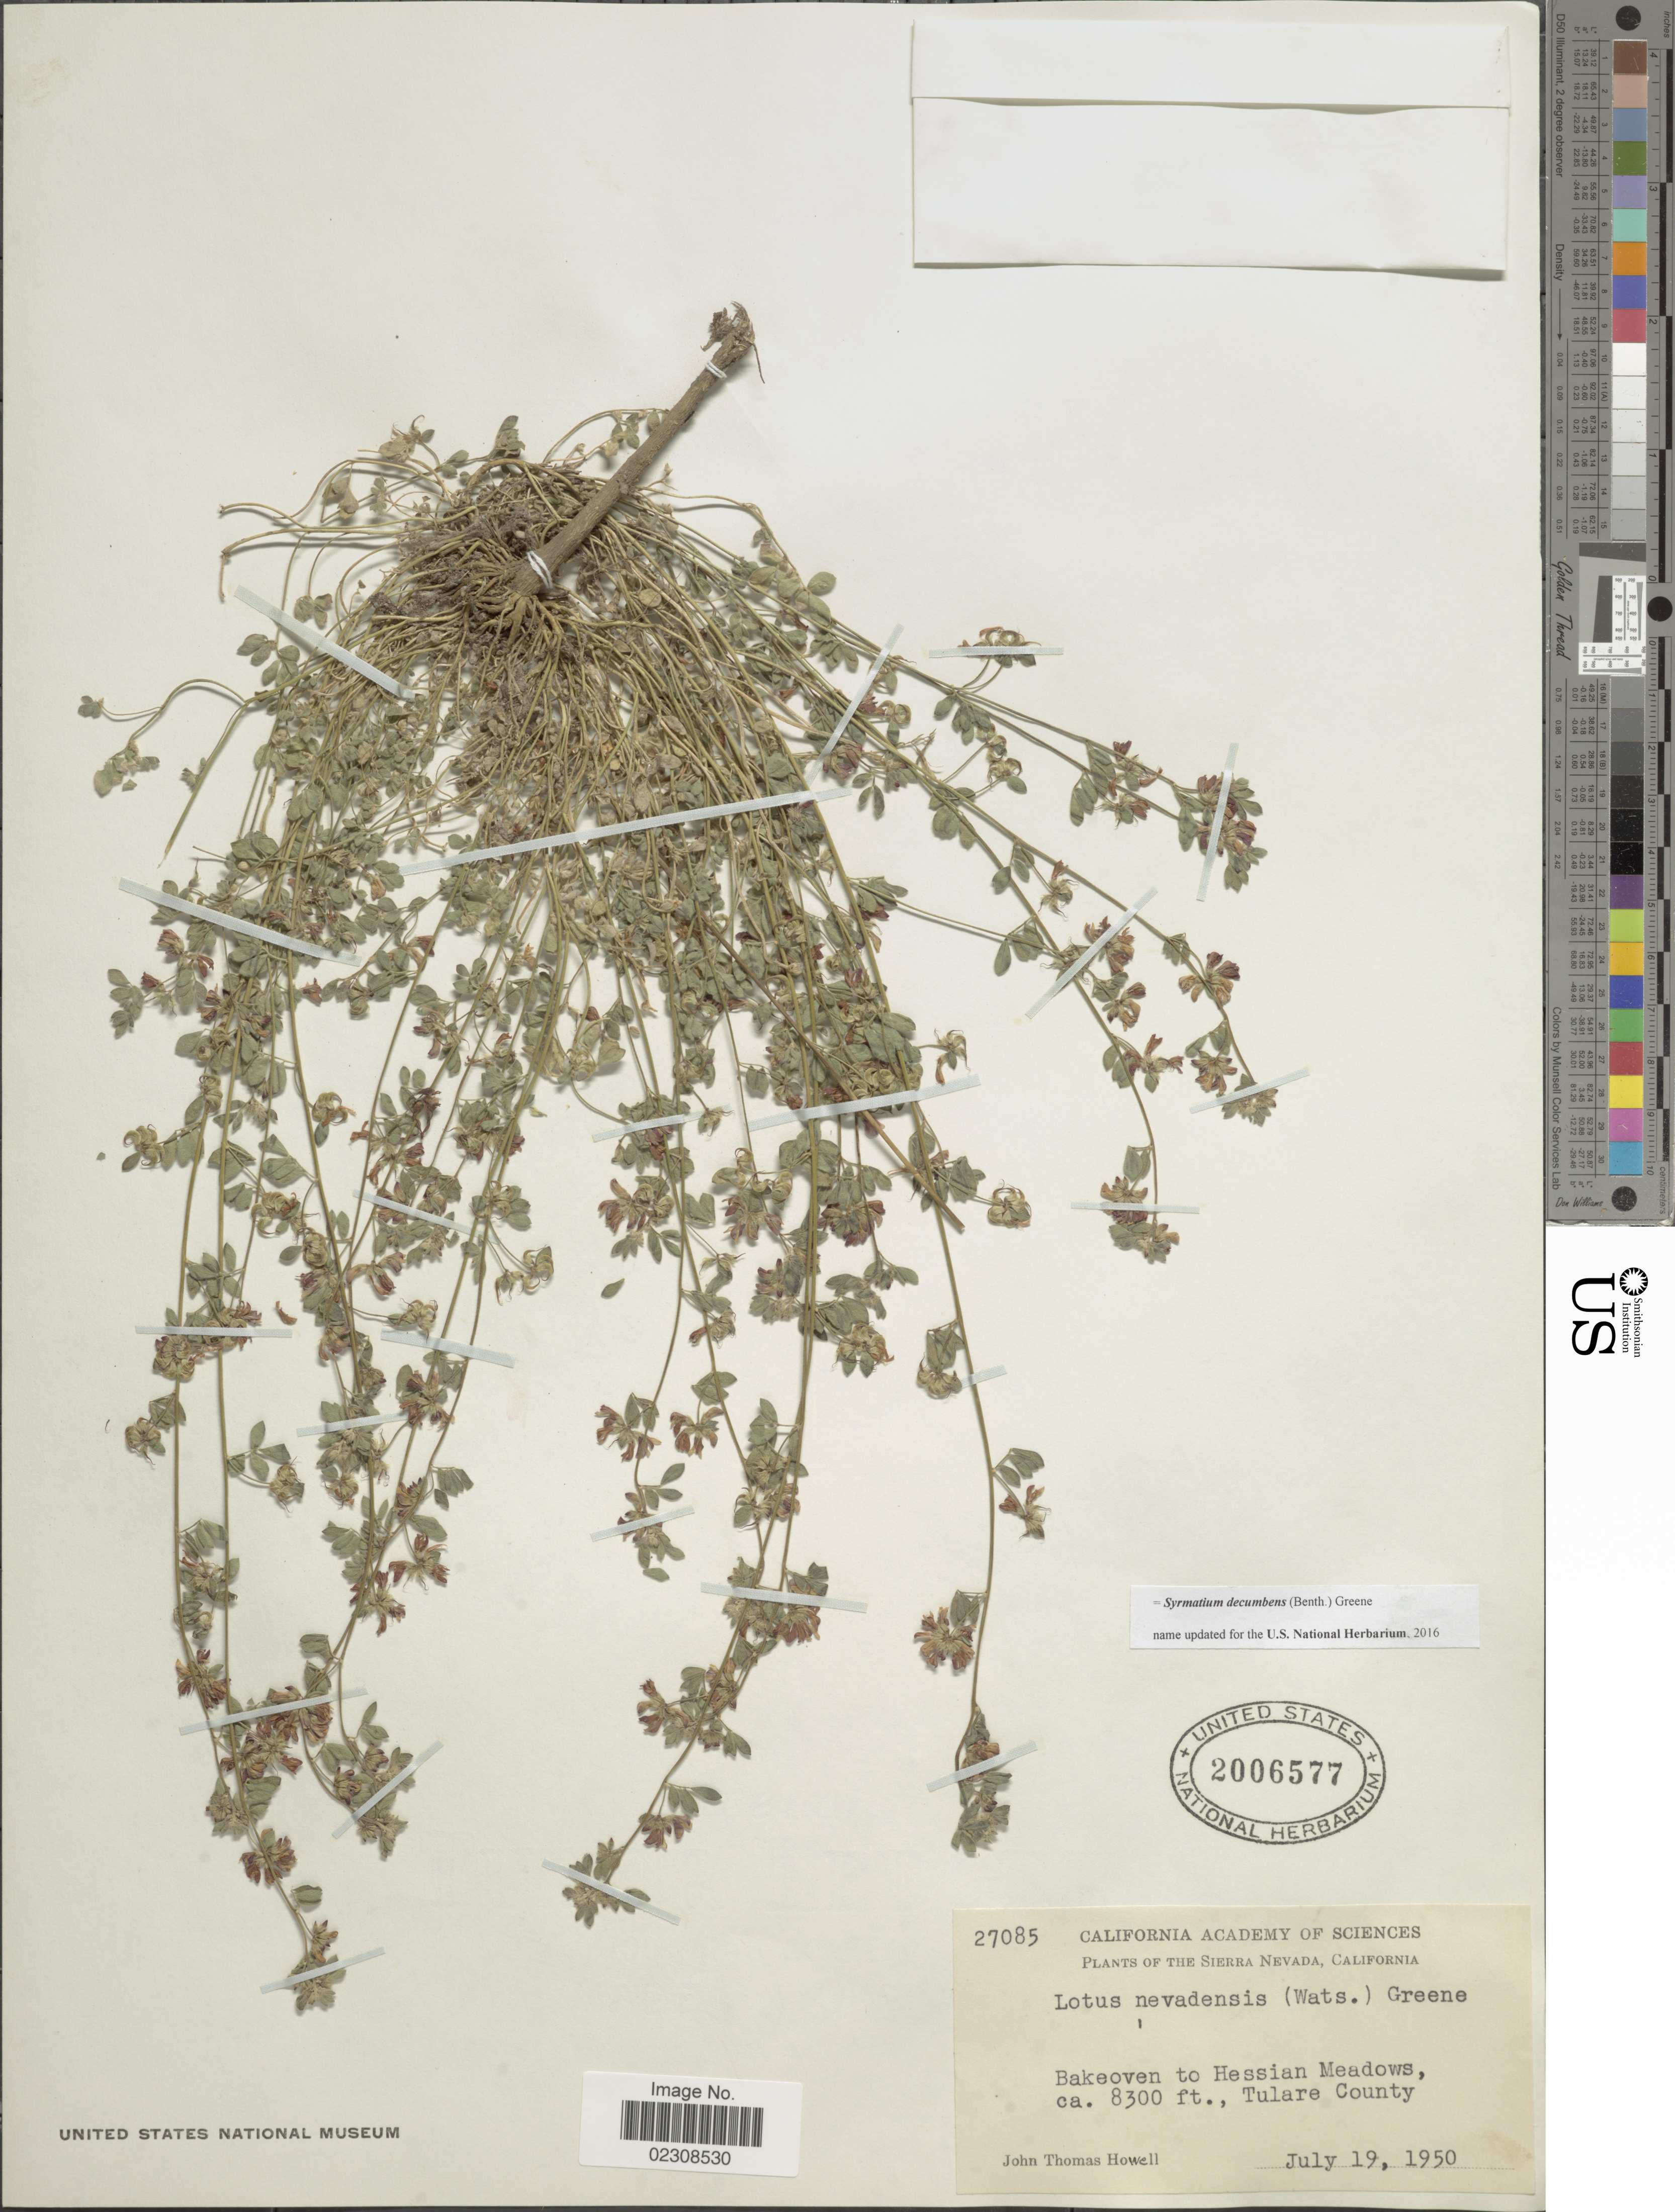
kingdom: Plantae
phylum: Tracheophyta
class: Magnoliopsida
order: Fabales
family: Fabaceae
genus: Syrmatium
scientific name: Syrmatium decumbens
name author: (Benth.) Greene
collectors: J. T. Howell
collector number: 27085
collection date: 1950-07-19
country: United States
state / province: California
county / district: Tulare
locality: Sierra Nevada. Bakeoven to Hessian Meadows. Tulare County.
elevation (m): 2530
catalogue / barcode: US 2006577